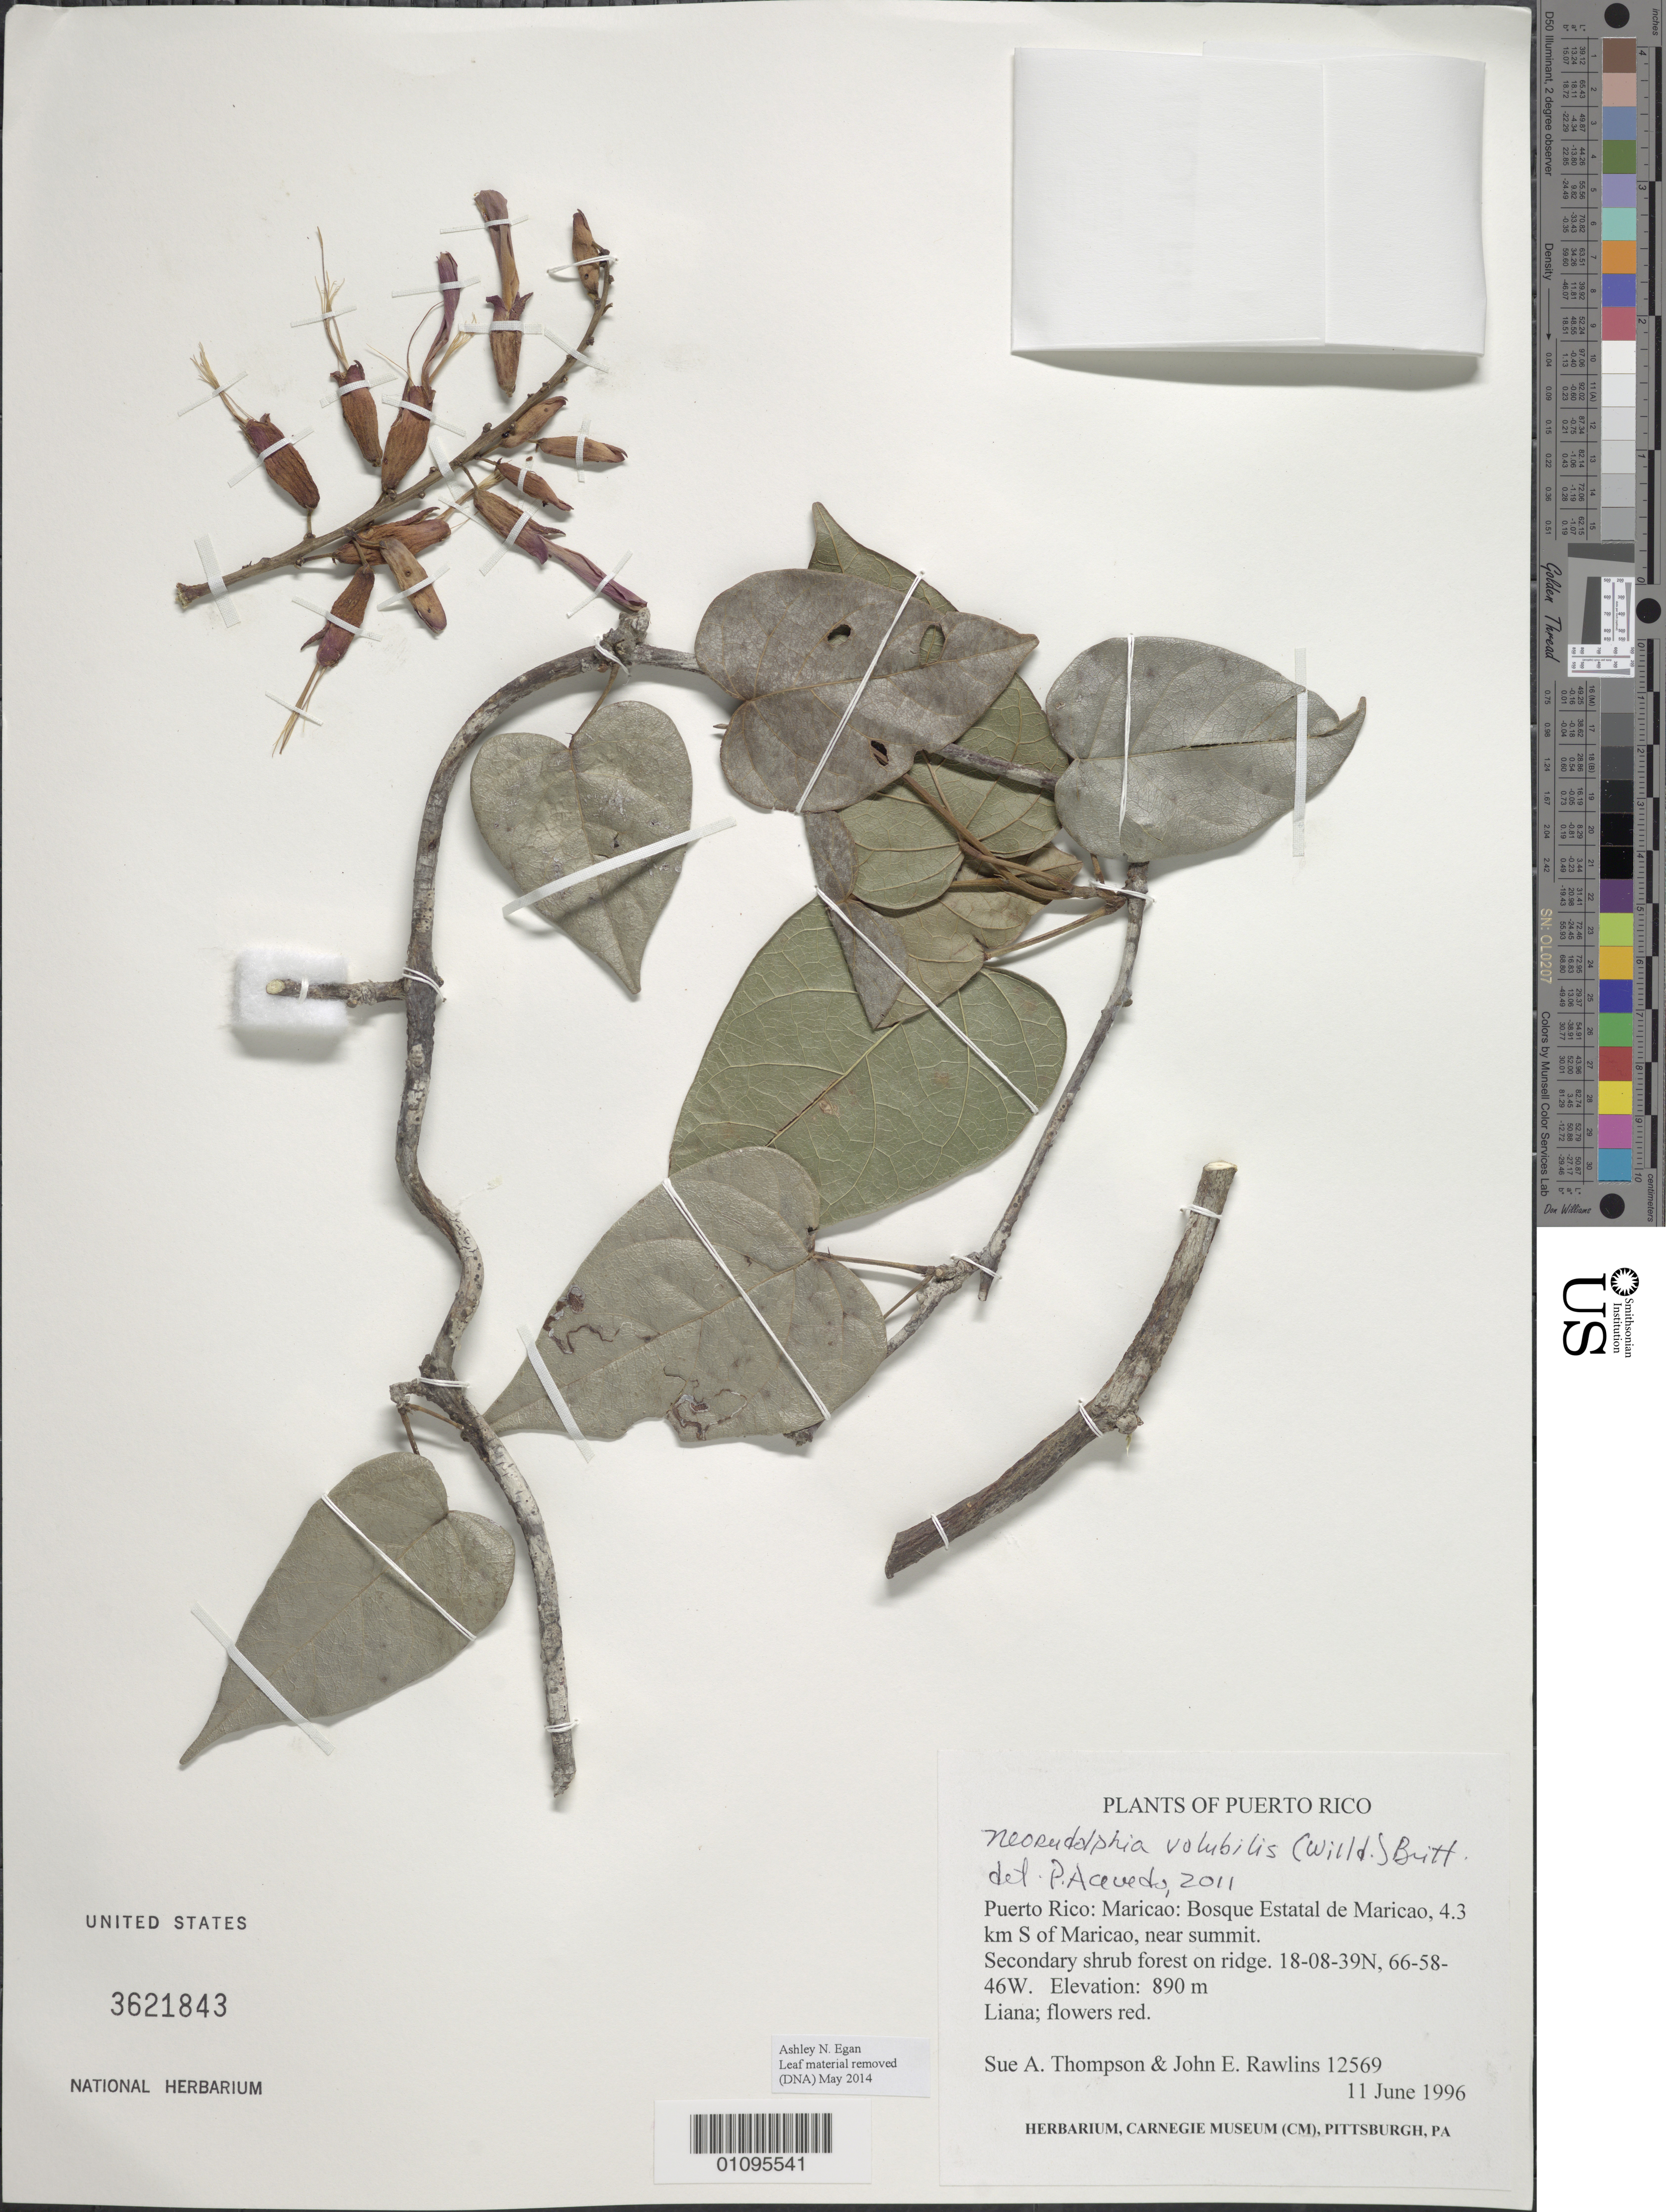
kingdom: Plantae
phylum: Tracheophyta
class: Magnoliopsida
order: Fabales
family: Fabaceae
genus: Rhodopis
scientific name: Rhodopis volubilis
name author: (Willd.) L.P. Queiroz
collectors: S. A. Thompson & J. Rawlins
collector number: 12569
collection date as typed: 11 Jun 1996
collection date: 1996-06-11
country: Puerto Rico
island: Puerto Rico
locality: Maricao: Bosque Estatal de Maricao, 4.3 km S of Maricao, near summit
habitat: Secondary shrub forest on ridge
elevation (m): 890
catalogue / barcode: US 3621843